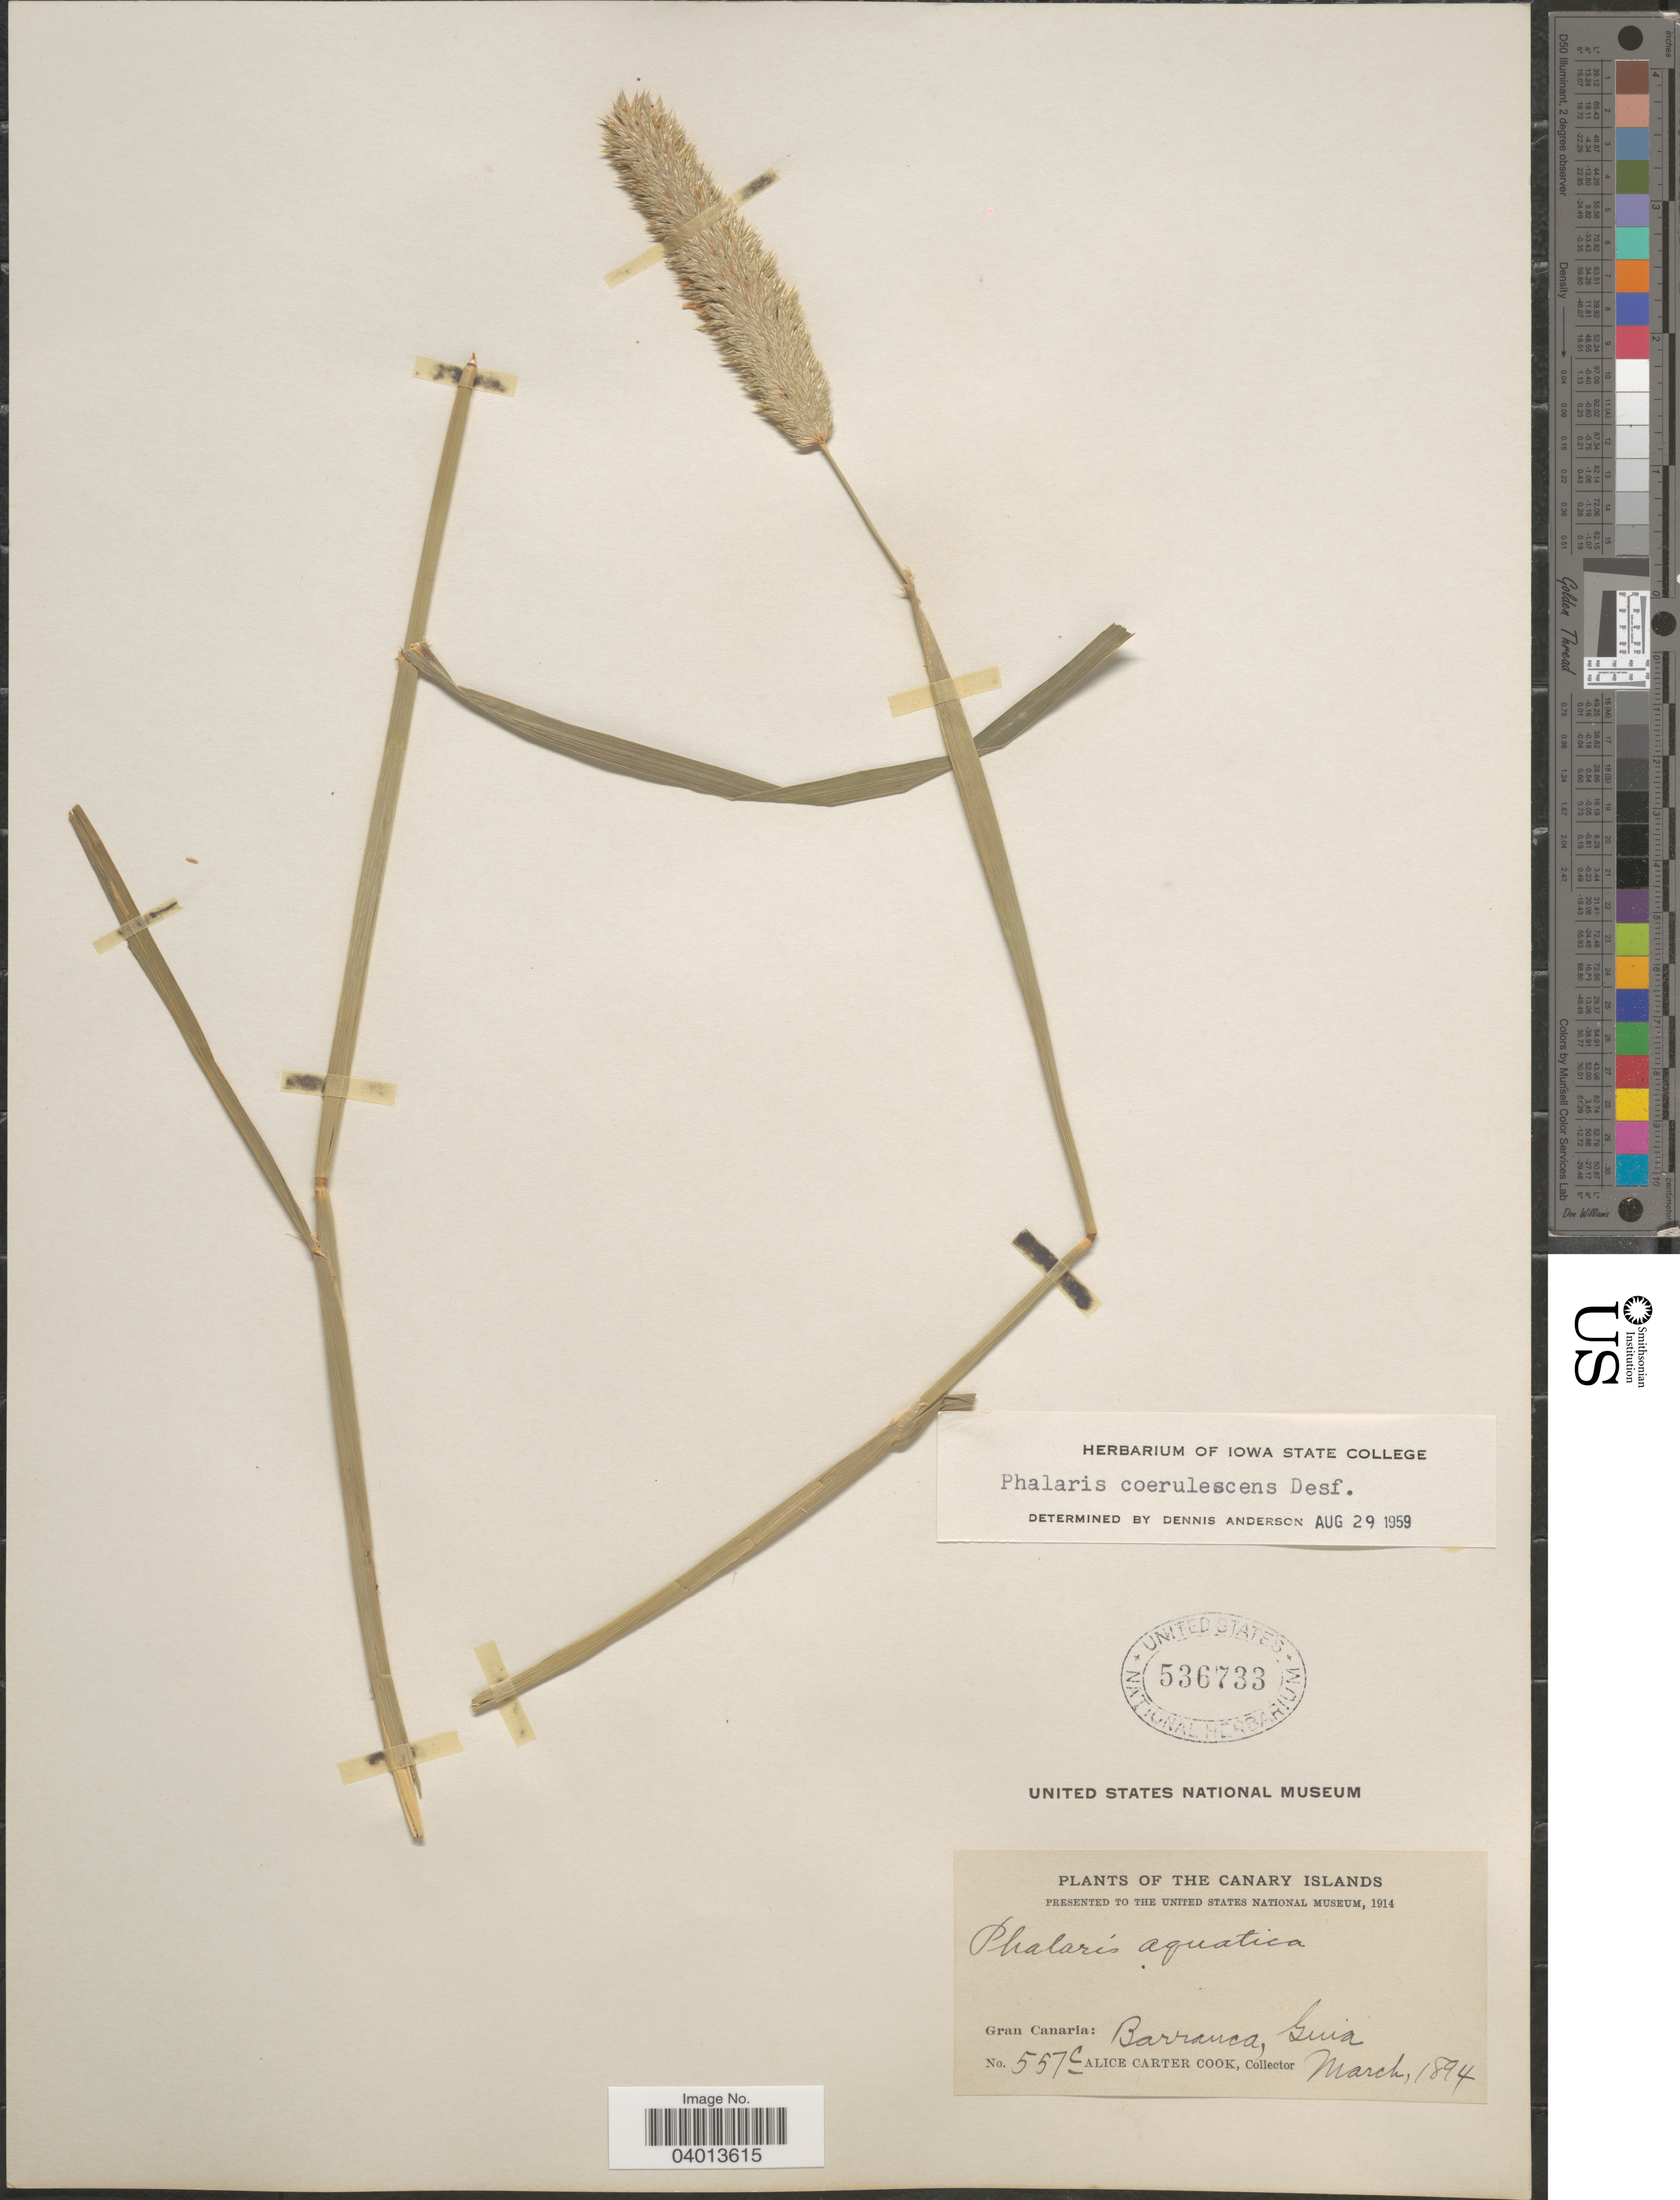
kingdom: Plantae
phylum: Tracheophyta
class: Liliopsida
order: Poales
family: Poaceae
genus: Phalaris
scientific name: Phalaris coerulescens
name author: Desf.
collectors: Alice C. Cook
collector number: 557c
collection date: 1894-03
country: Spain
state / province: Canarias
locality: The Canary Islands. Gran Canaria: Barranca, Guia.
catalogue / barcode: US 536733